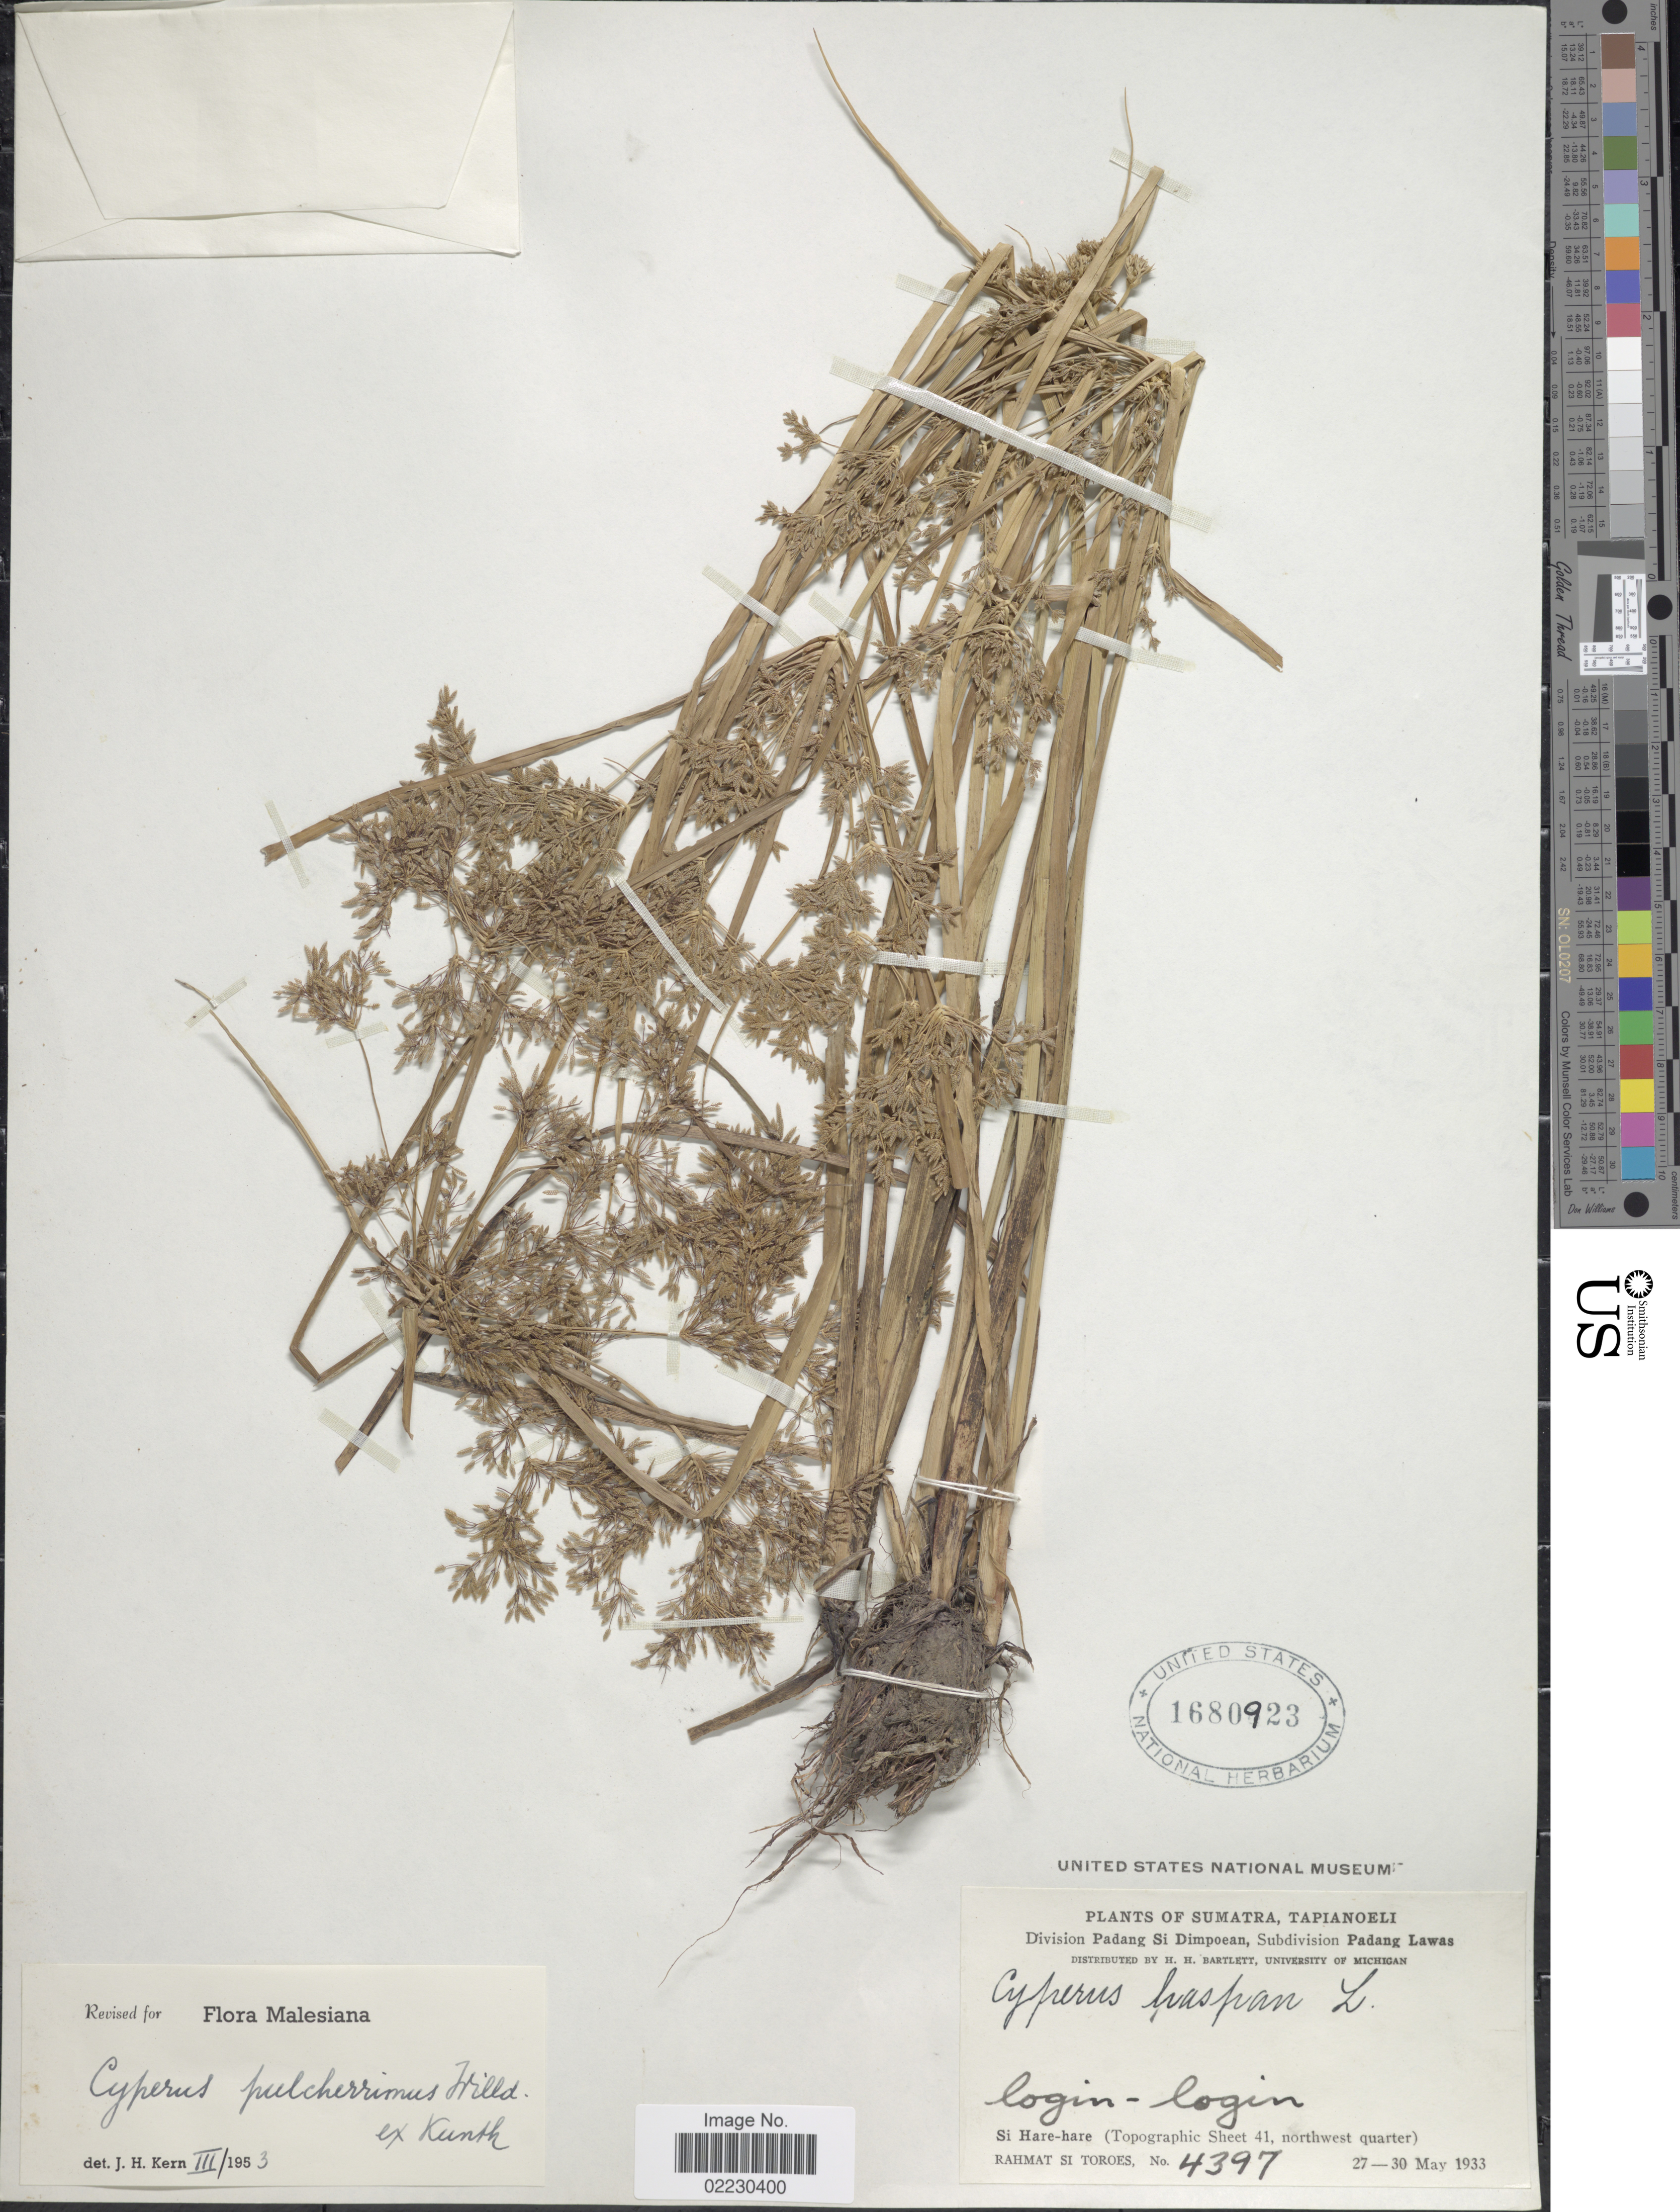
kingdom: Plantae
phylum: Tracheophyta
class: Liliopsida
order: Poales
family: Cyperaceae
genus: Cyperus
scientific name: Cyperus pulcherrimus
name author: Kunth ex Willd.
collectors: Rahmat Si Boeea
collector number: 4397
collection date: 1933-05-27/1933-05-30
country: Indonesia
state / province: Sumatra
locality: Tapianoeli, login - login, Si Hare-hare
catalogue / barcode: US 1680923